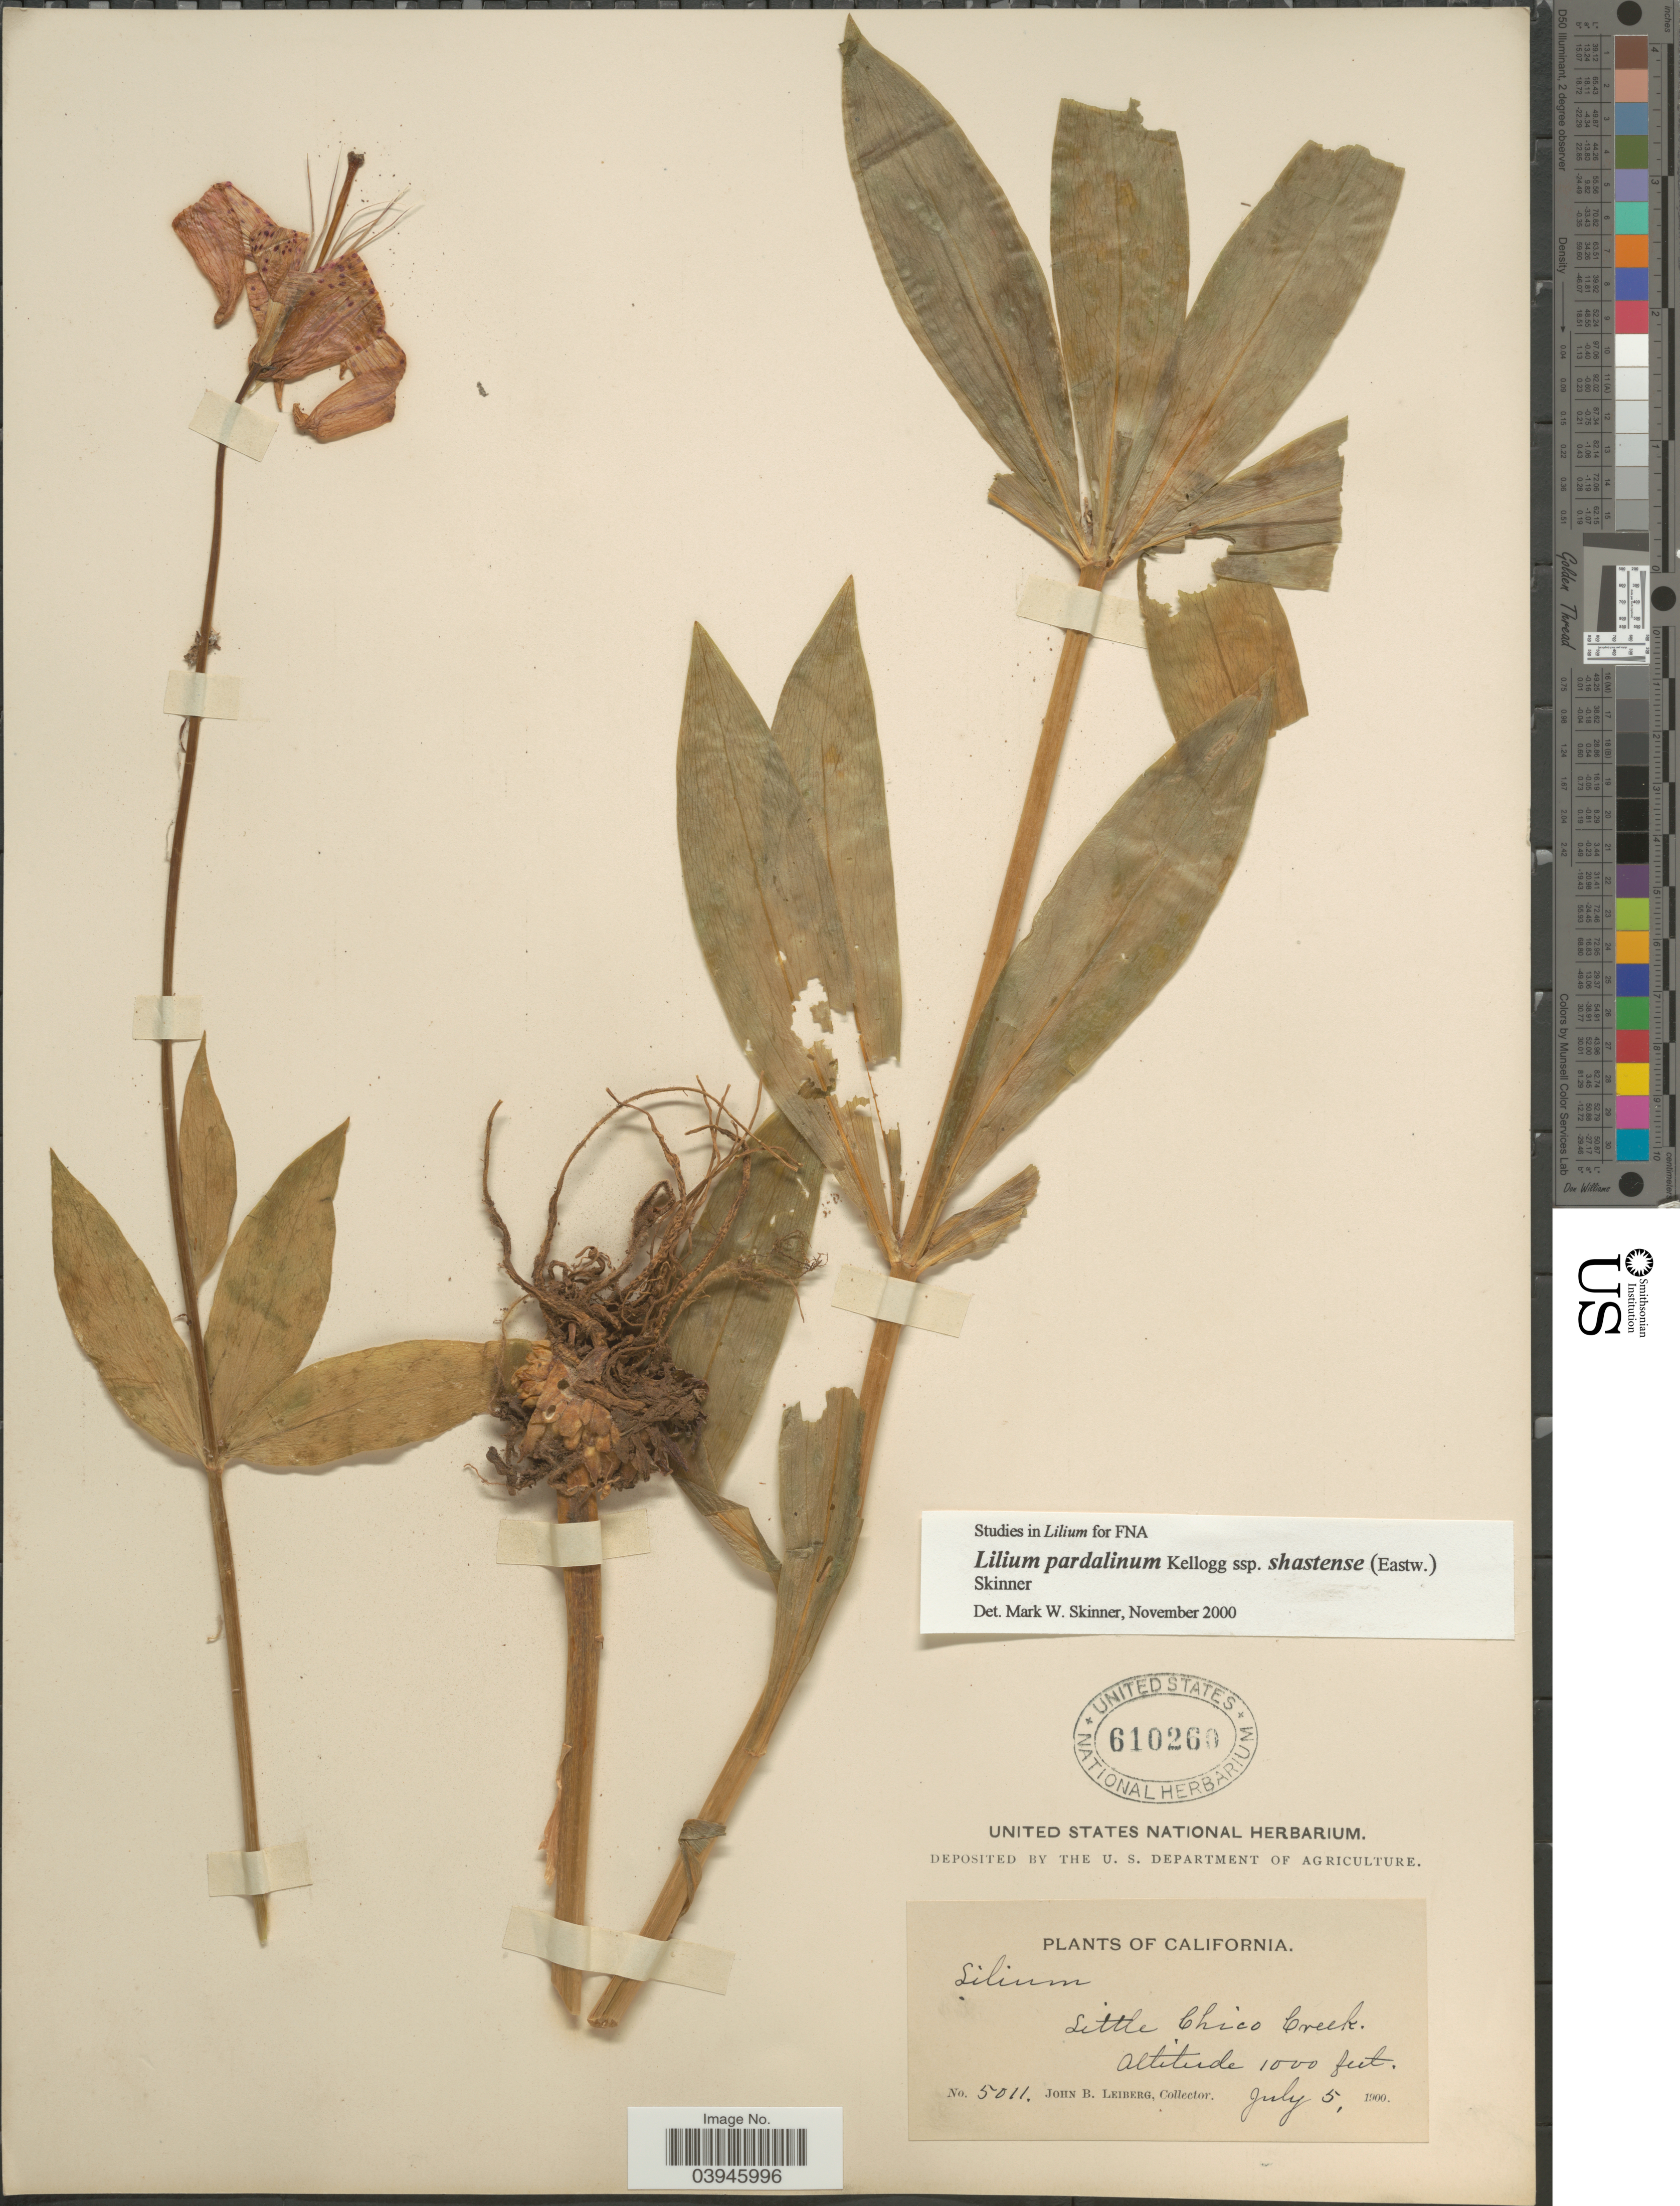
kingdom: Plantae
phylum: Tracheophyta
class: Liliopsida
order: Liliales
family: Liliaceae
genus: Lilium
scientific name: Lilium nevadense var. shastense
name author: Eastw.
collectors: J. B. Leiberg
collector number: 5011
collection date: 1900-07-05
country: United States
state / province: California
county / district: Butte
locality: Little Chico Creek.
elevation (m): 305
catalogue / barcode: US 610260